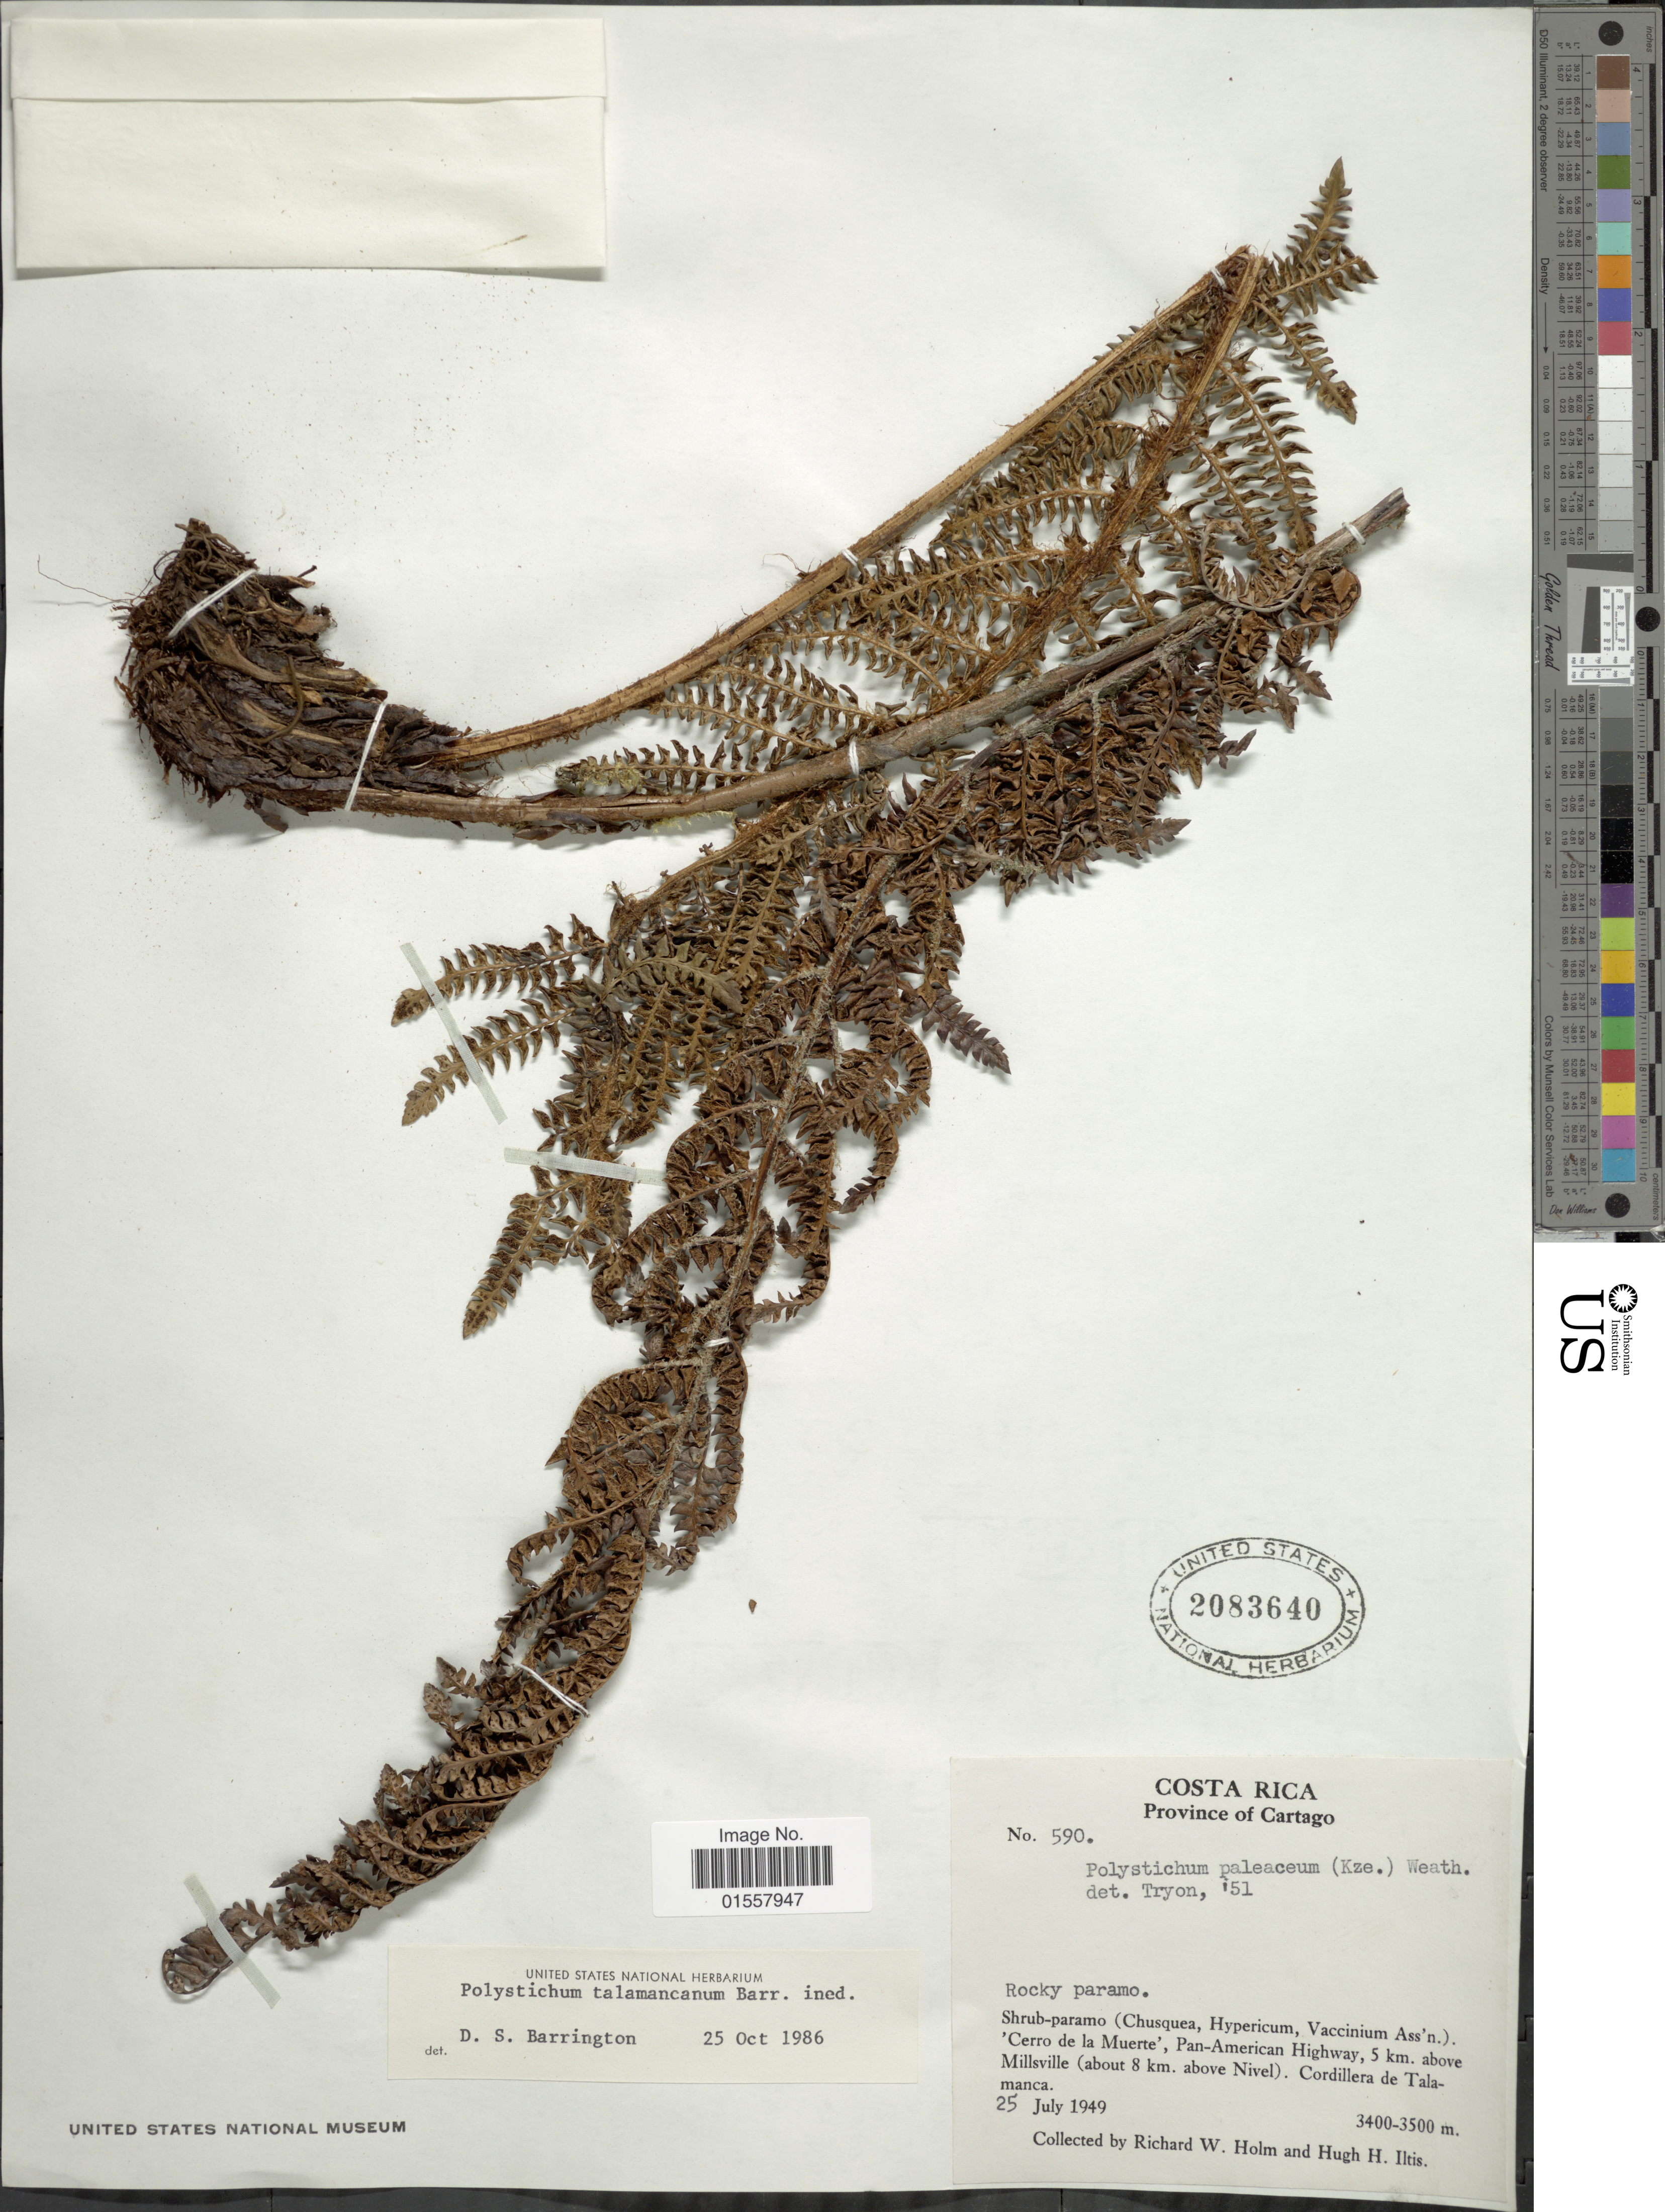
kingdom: Plantae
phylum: Tracheophyta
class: Polypodiopsida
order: Polypodiales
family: Dryopteridaceae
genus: Polystichum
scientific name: Polystichum talamancanum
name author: Barrington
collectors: R. W. Holm & H. H. Iltis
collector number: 590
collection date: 1949-07-25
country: Costa Rica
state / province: Cartago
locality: Province of Cartago, Cerro de la Muerte, Pan-American Highway, 5 km. above Millsville (about 8 km. above Nivel), Cordillera de Talamanca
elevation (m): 3400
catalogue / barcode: US 2083640